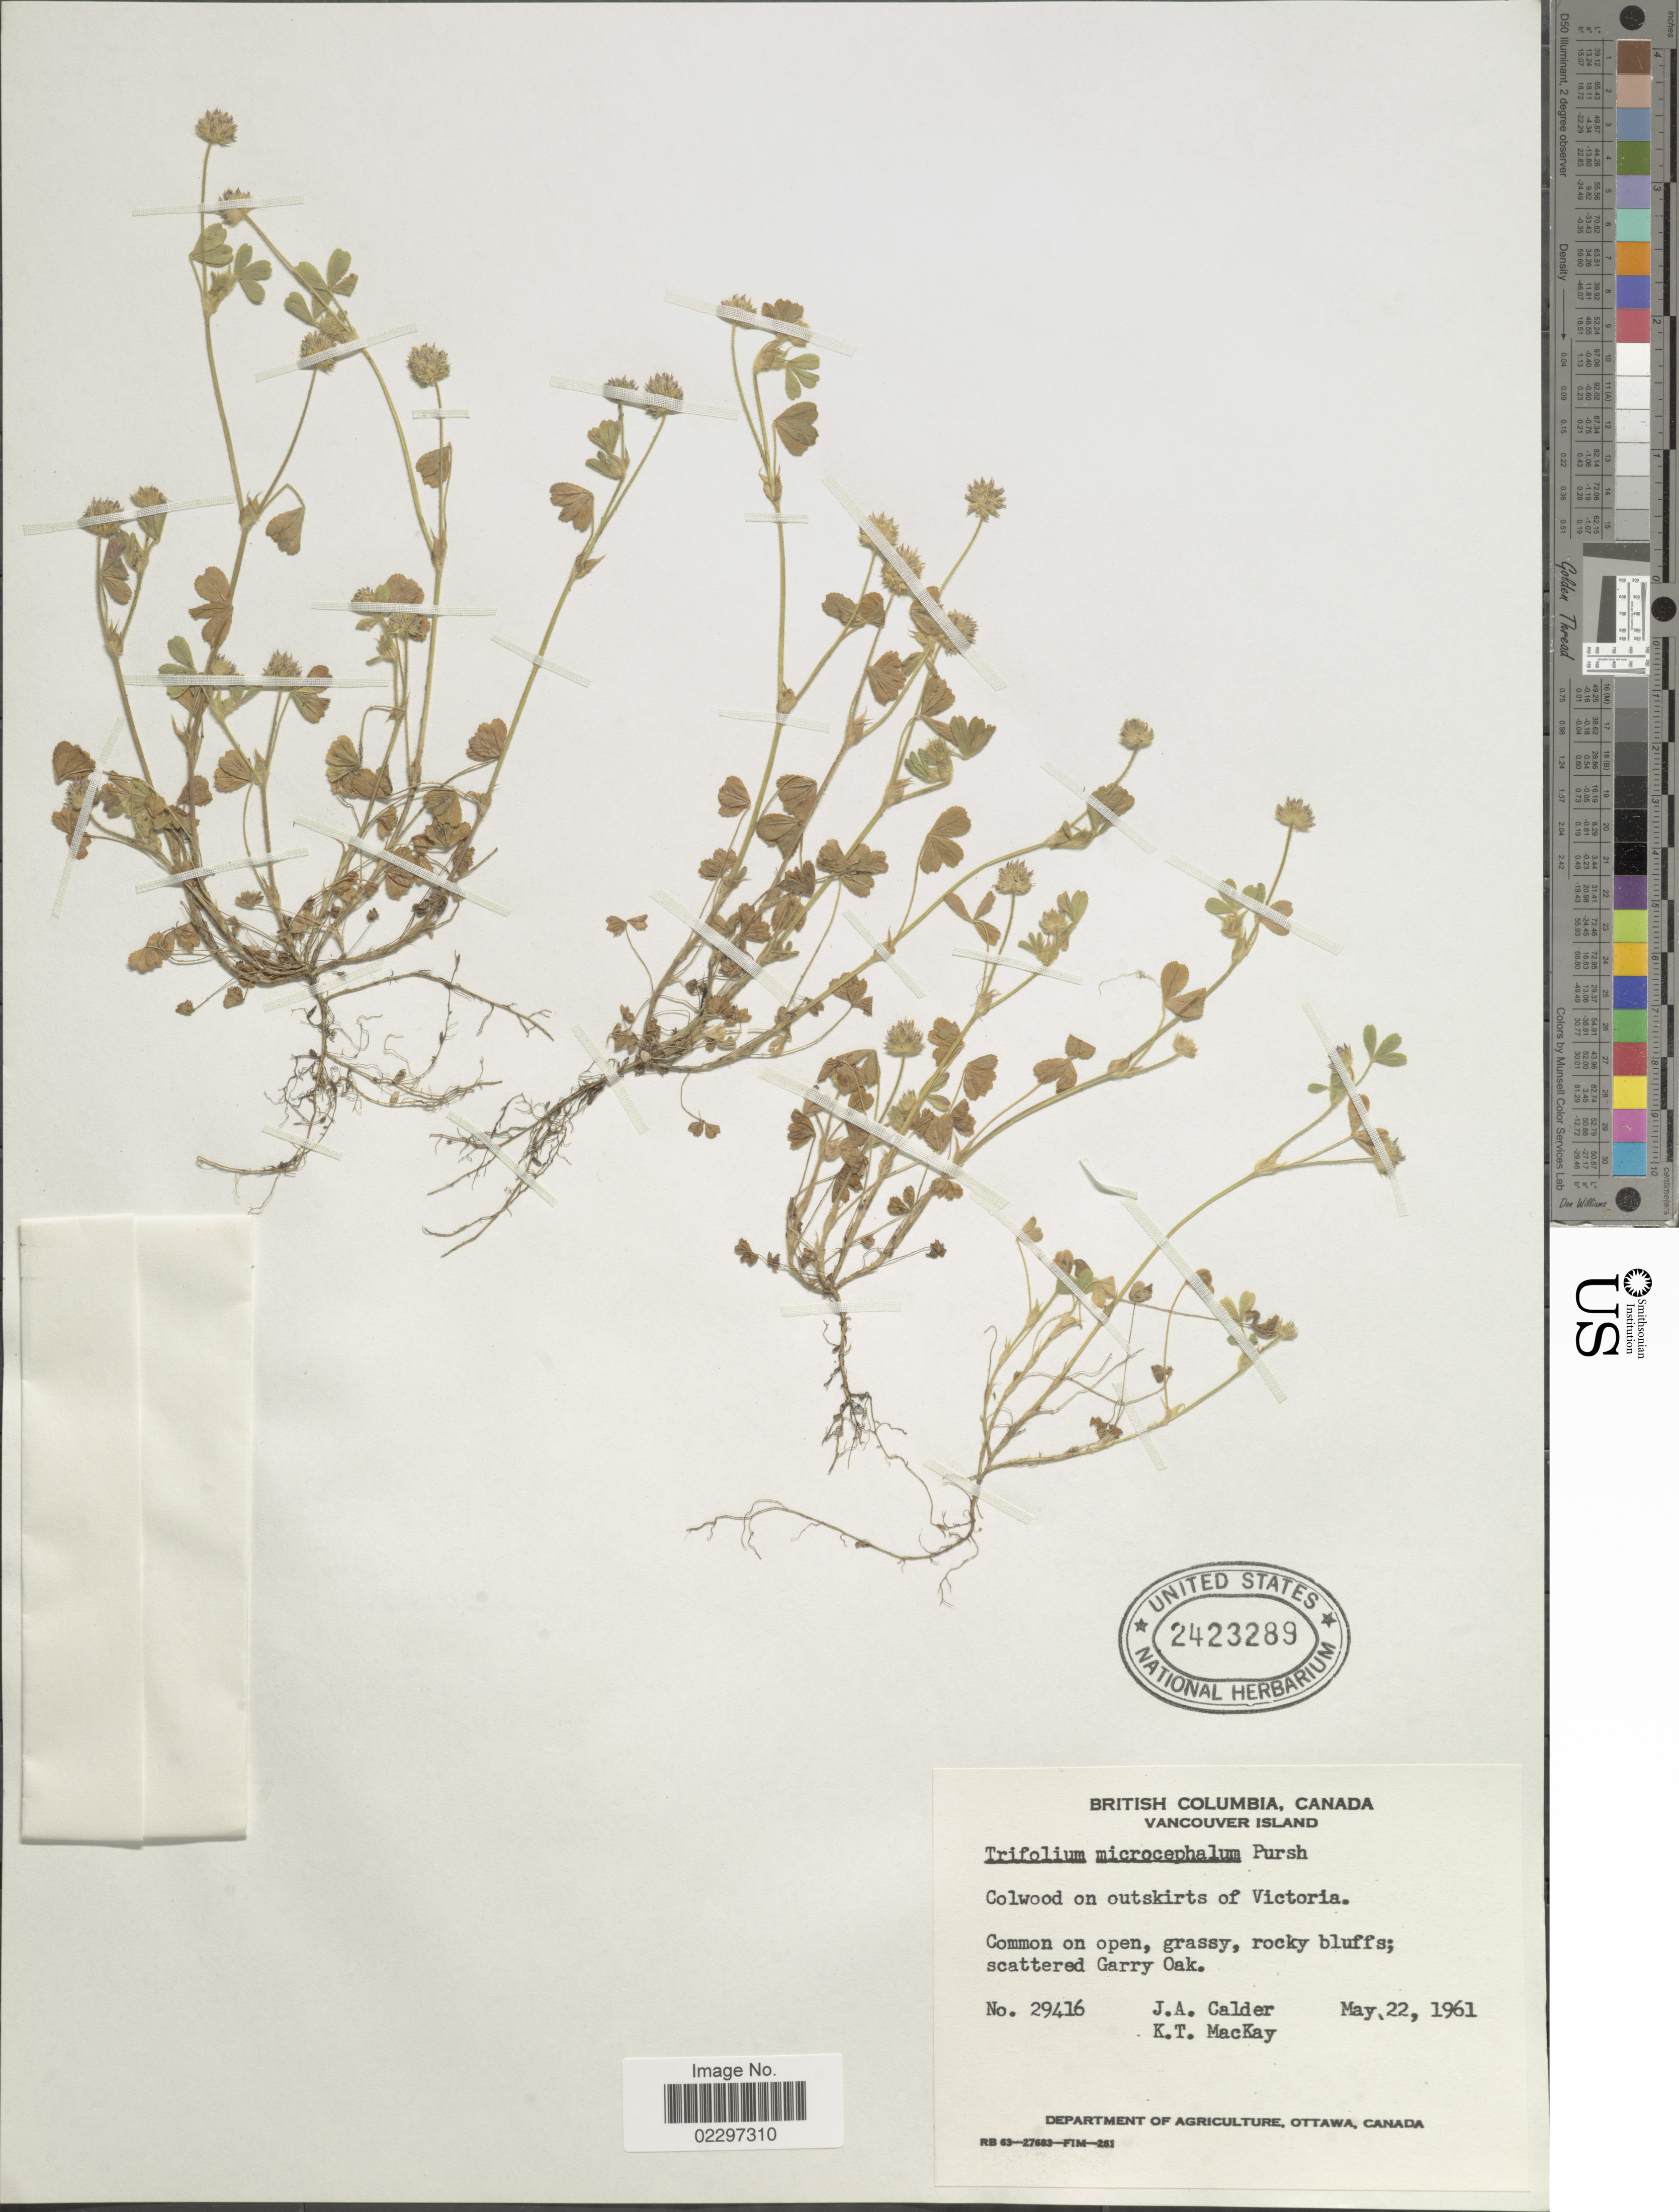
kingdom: Plantae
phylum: Tracheophyta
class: Magnoliopsida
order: Fabales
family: Fabaceae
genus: Trifolium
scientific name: Trifolium microcephalum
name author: Pursh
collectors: J. A. Calder & K. T. Mackay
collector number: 29416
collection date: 1961-05-22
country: Canada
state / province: British Columbia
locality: Vancouver Island. Colwood on outskirts of Victoria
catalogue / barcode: US 2423289